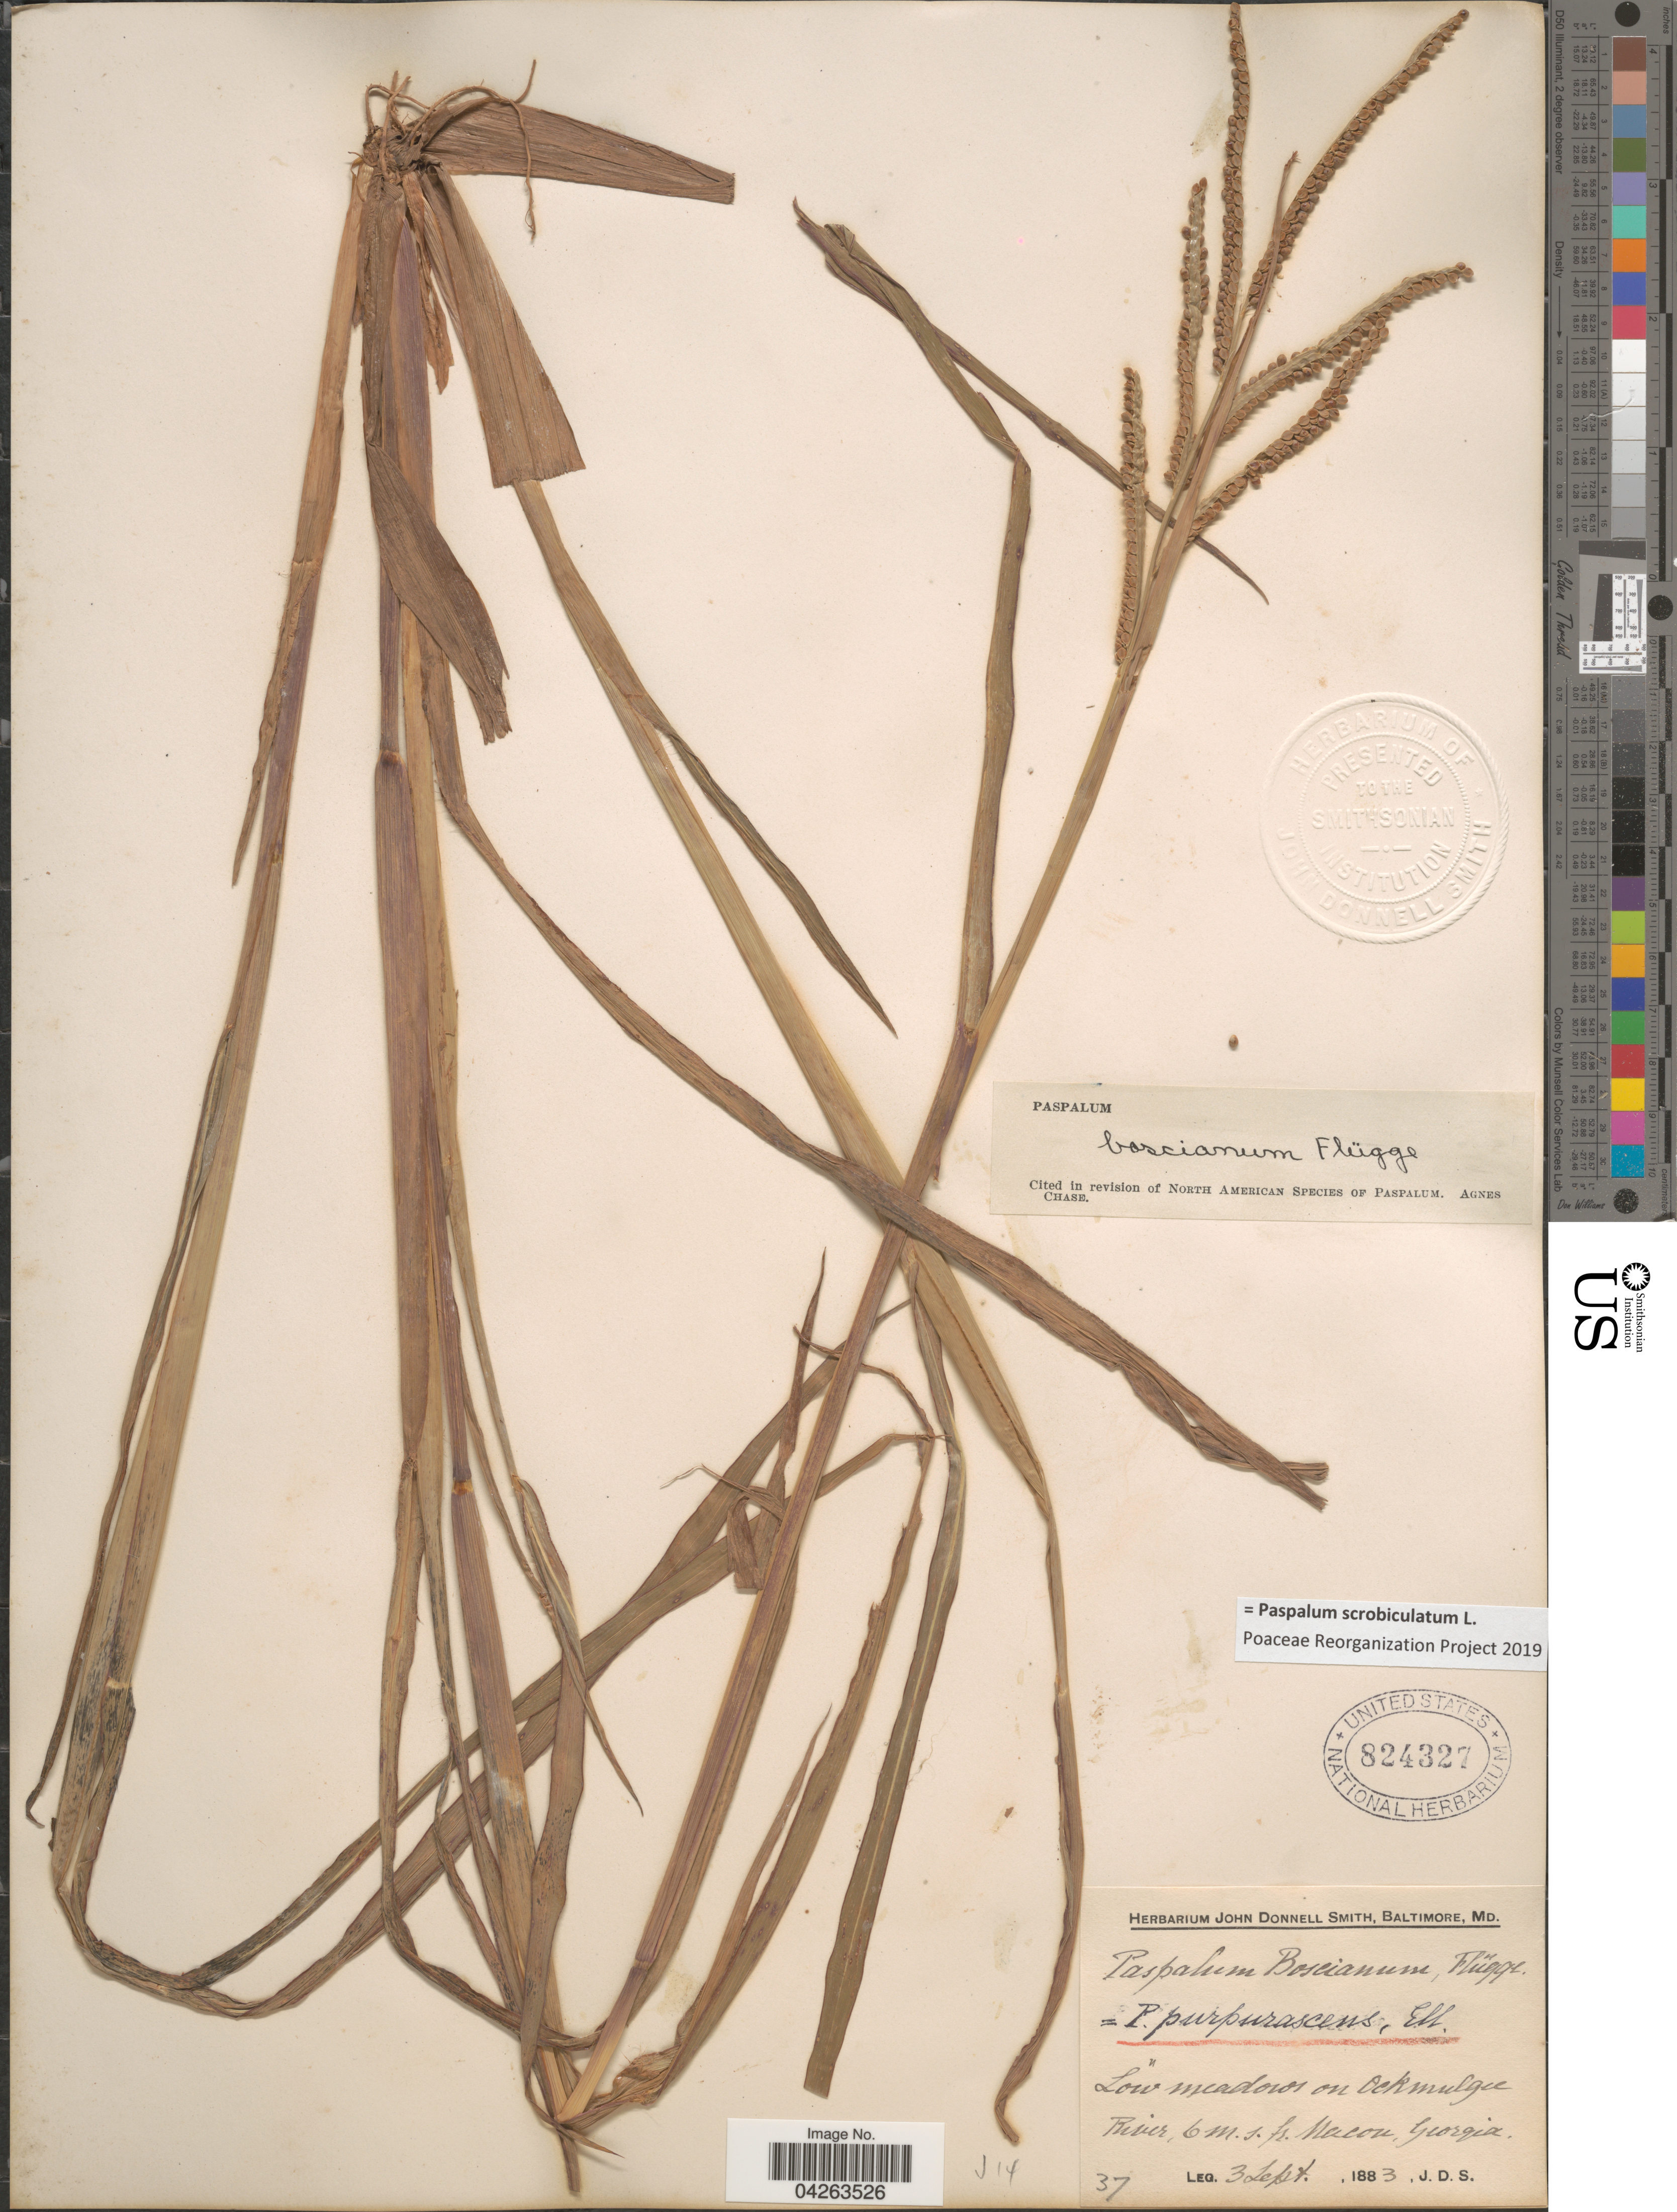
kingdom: Plantae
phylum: Tracheophyta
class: Liliopsida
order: Poales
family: Poaceae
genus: Paspalum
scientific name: Paspalum scrobiculatum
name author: L.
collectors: J. Donnell Smith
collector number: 37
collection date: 1883-09-03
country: United States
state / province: Georgia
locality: Low meadows on Ockmulgee River, 6 m.s. fr. Macon.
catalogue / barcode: US 824327